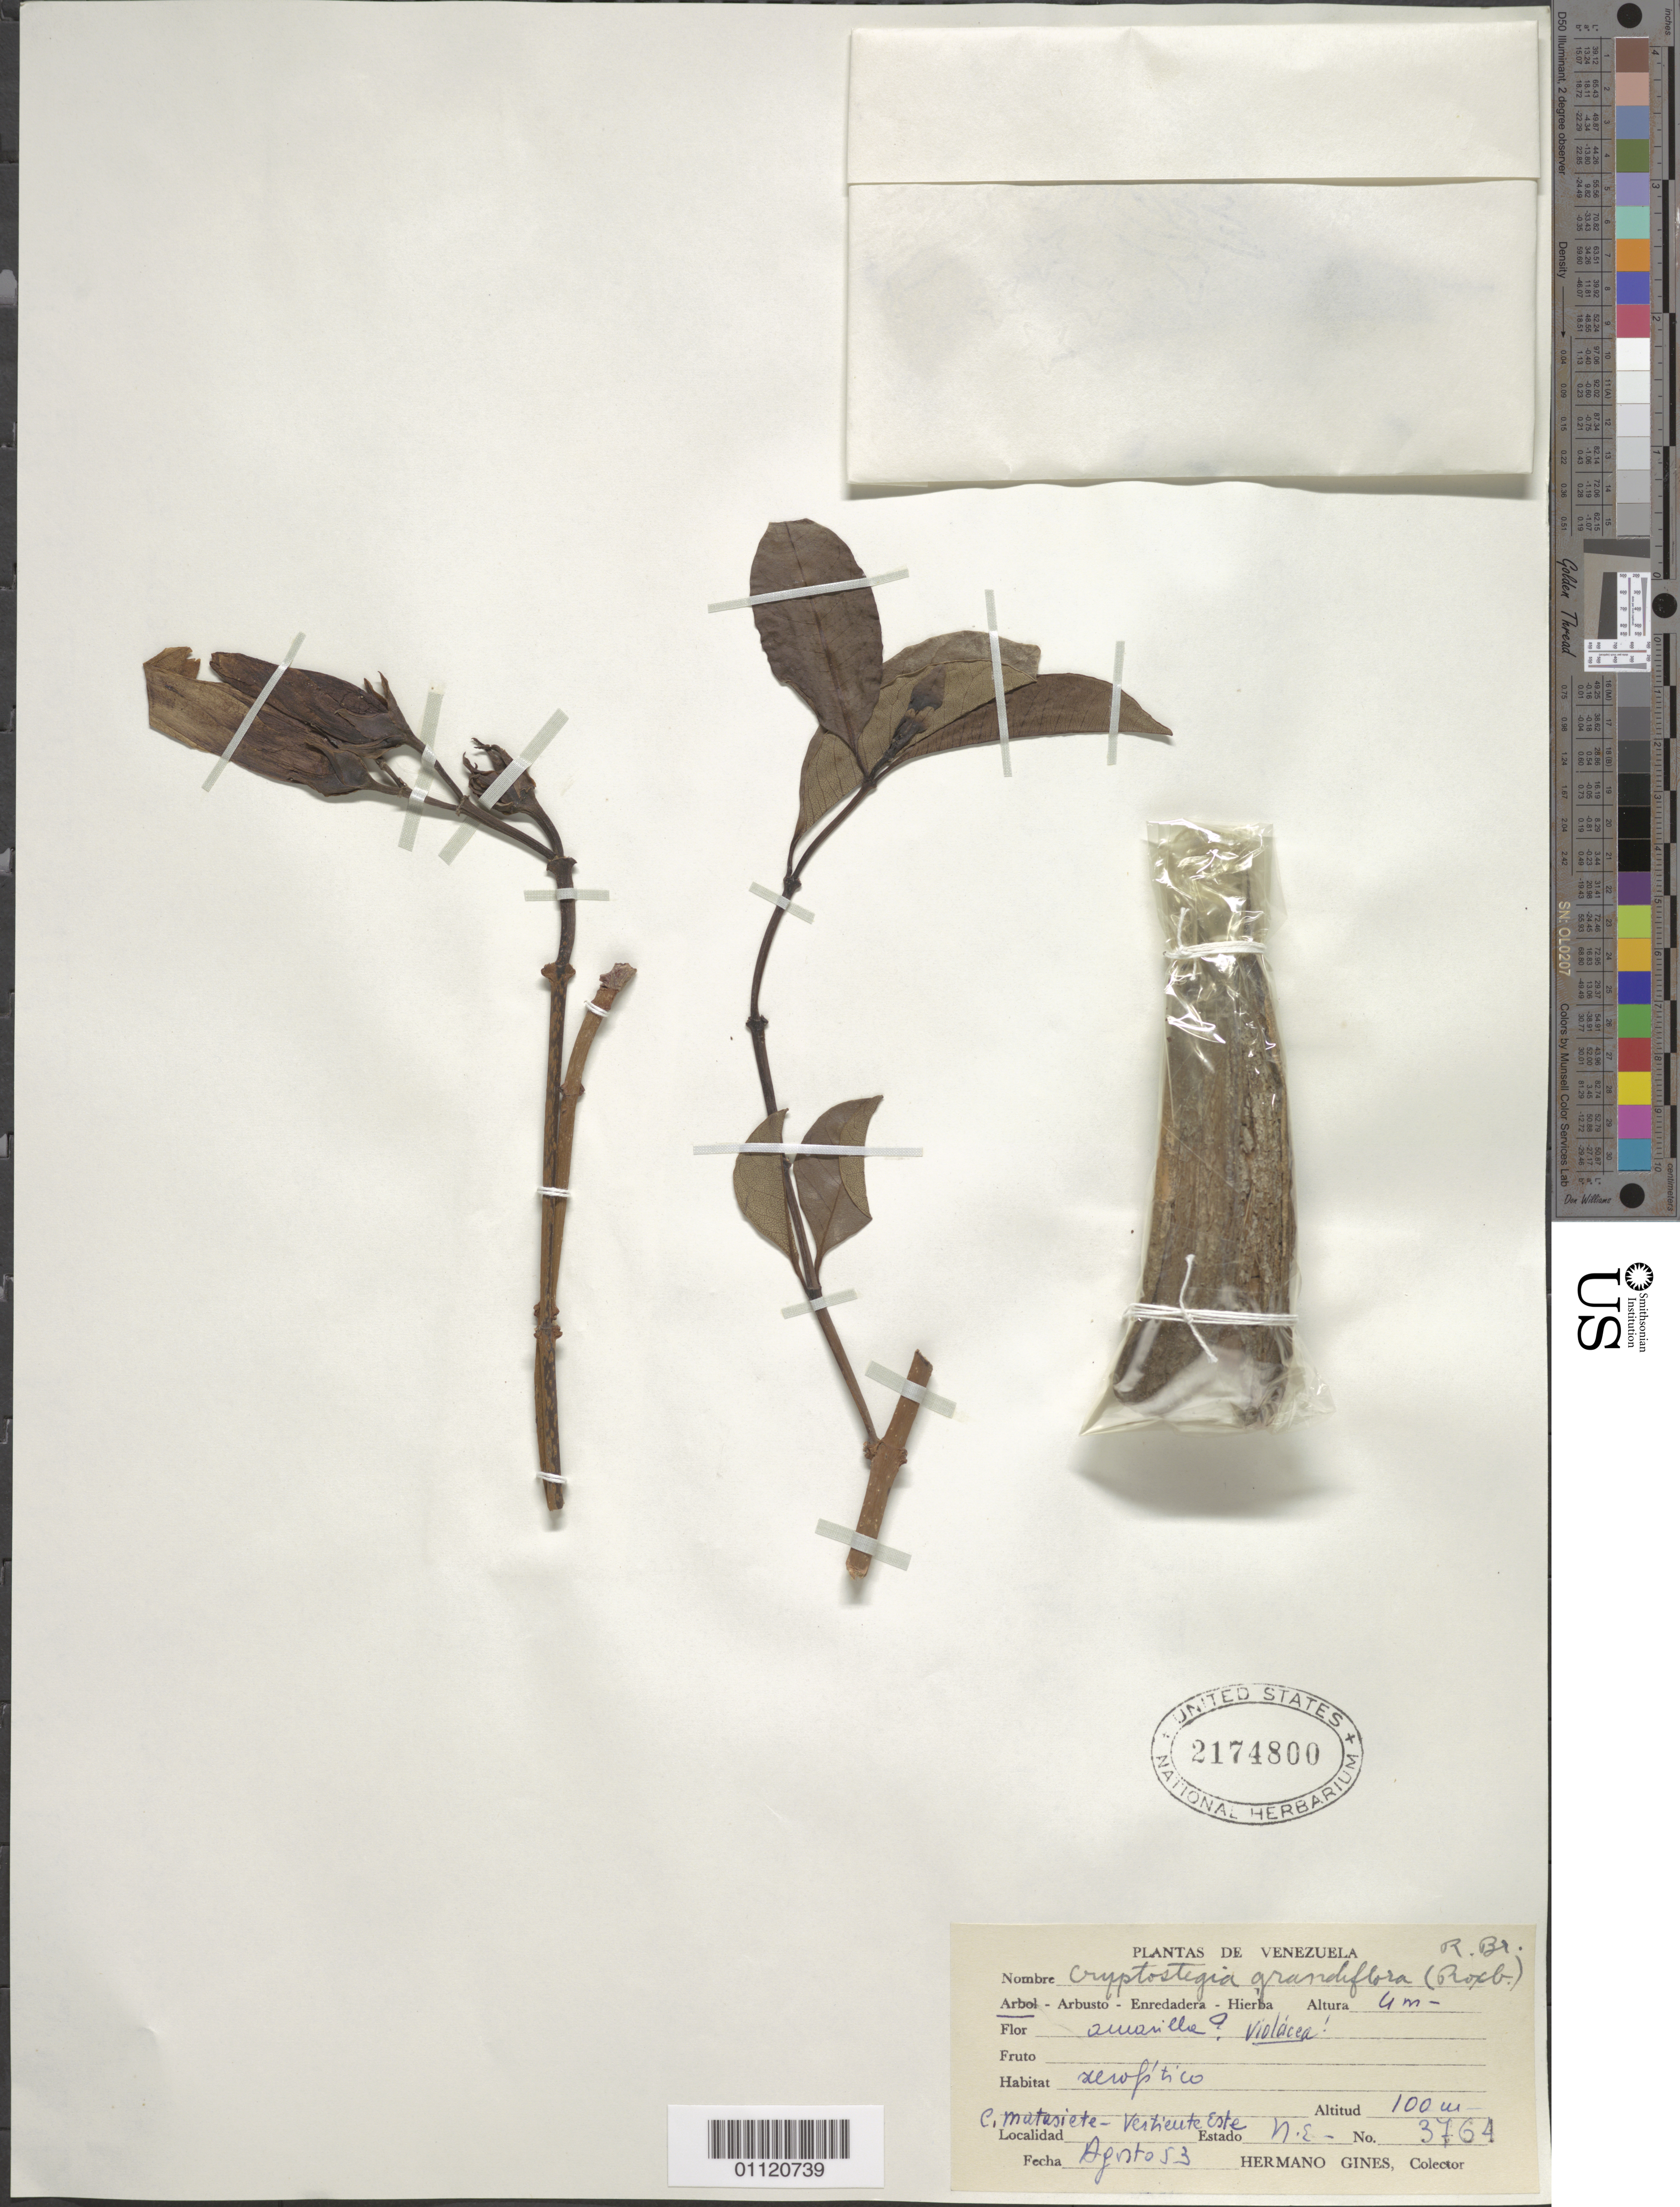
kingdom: Plantae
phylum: Tracheophyta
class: Magnoliopsida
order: Gentianales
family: Apocynaceae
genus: Cryptostegia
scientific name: Cryptostegia grandiflora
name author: Roxb. ex R. Br.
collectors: Bro. Gines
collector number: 3764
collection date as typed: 01 Aug 1953 to 31 Aug 1953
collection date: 1953-08-01/1953-08-31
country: Venezuela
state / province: Nueva Esparta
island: Margarita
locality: C. Matasiete - Vertiente Este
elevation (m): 100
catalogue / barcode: US 2174800